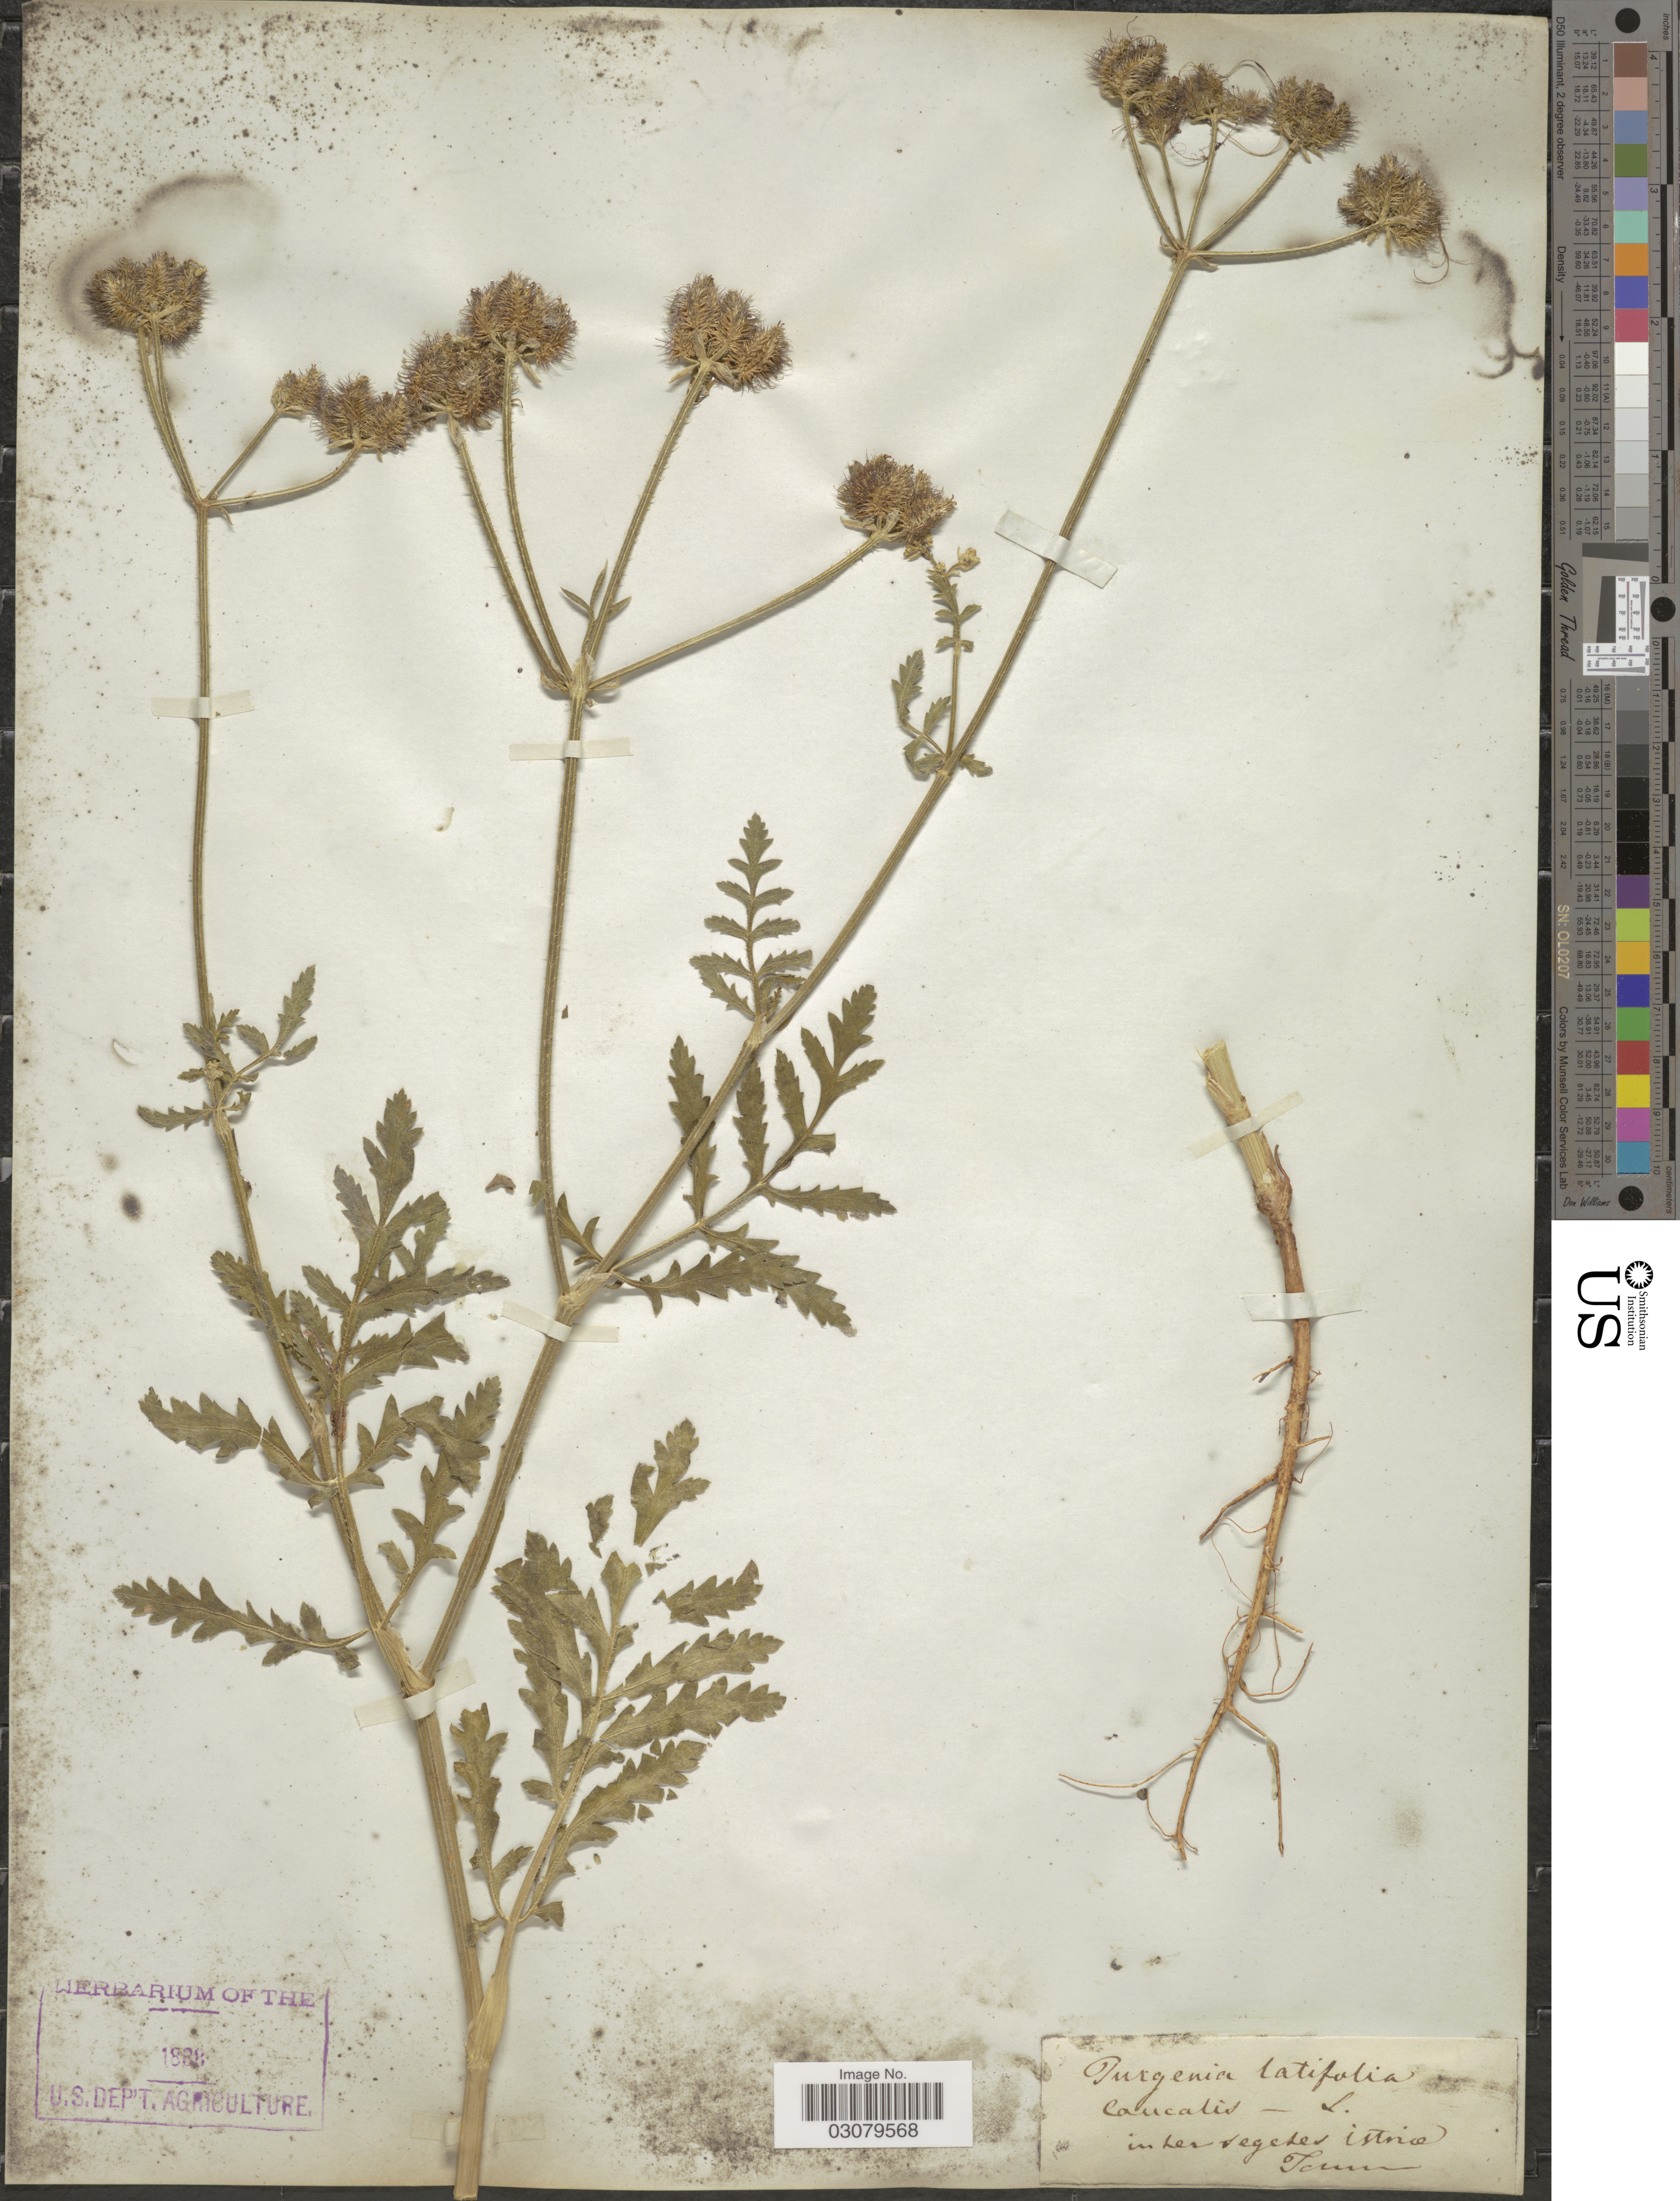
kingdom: Plantae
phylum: Tracheophyta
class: Magnoliopsida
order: Apiales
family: Apiaceae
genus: Caucalis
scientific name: Caucalis latifolia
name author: L.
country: Croatia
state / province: Istria